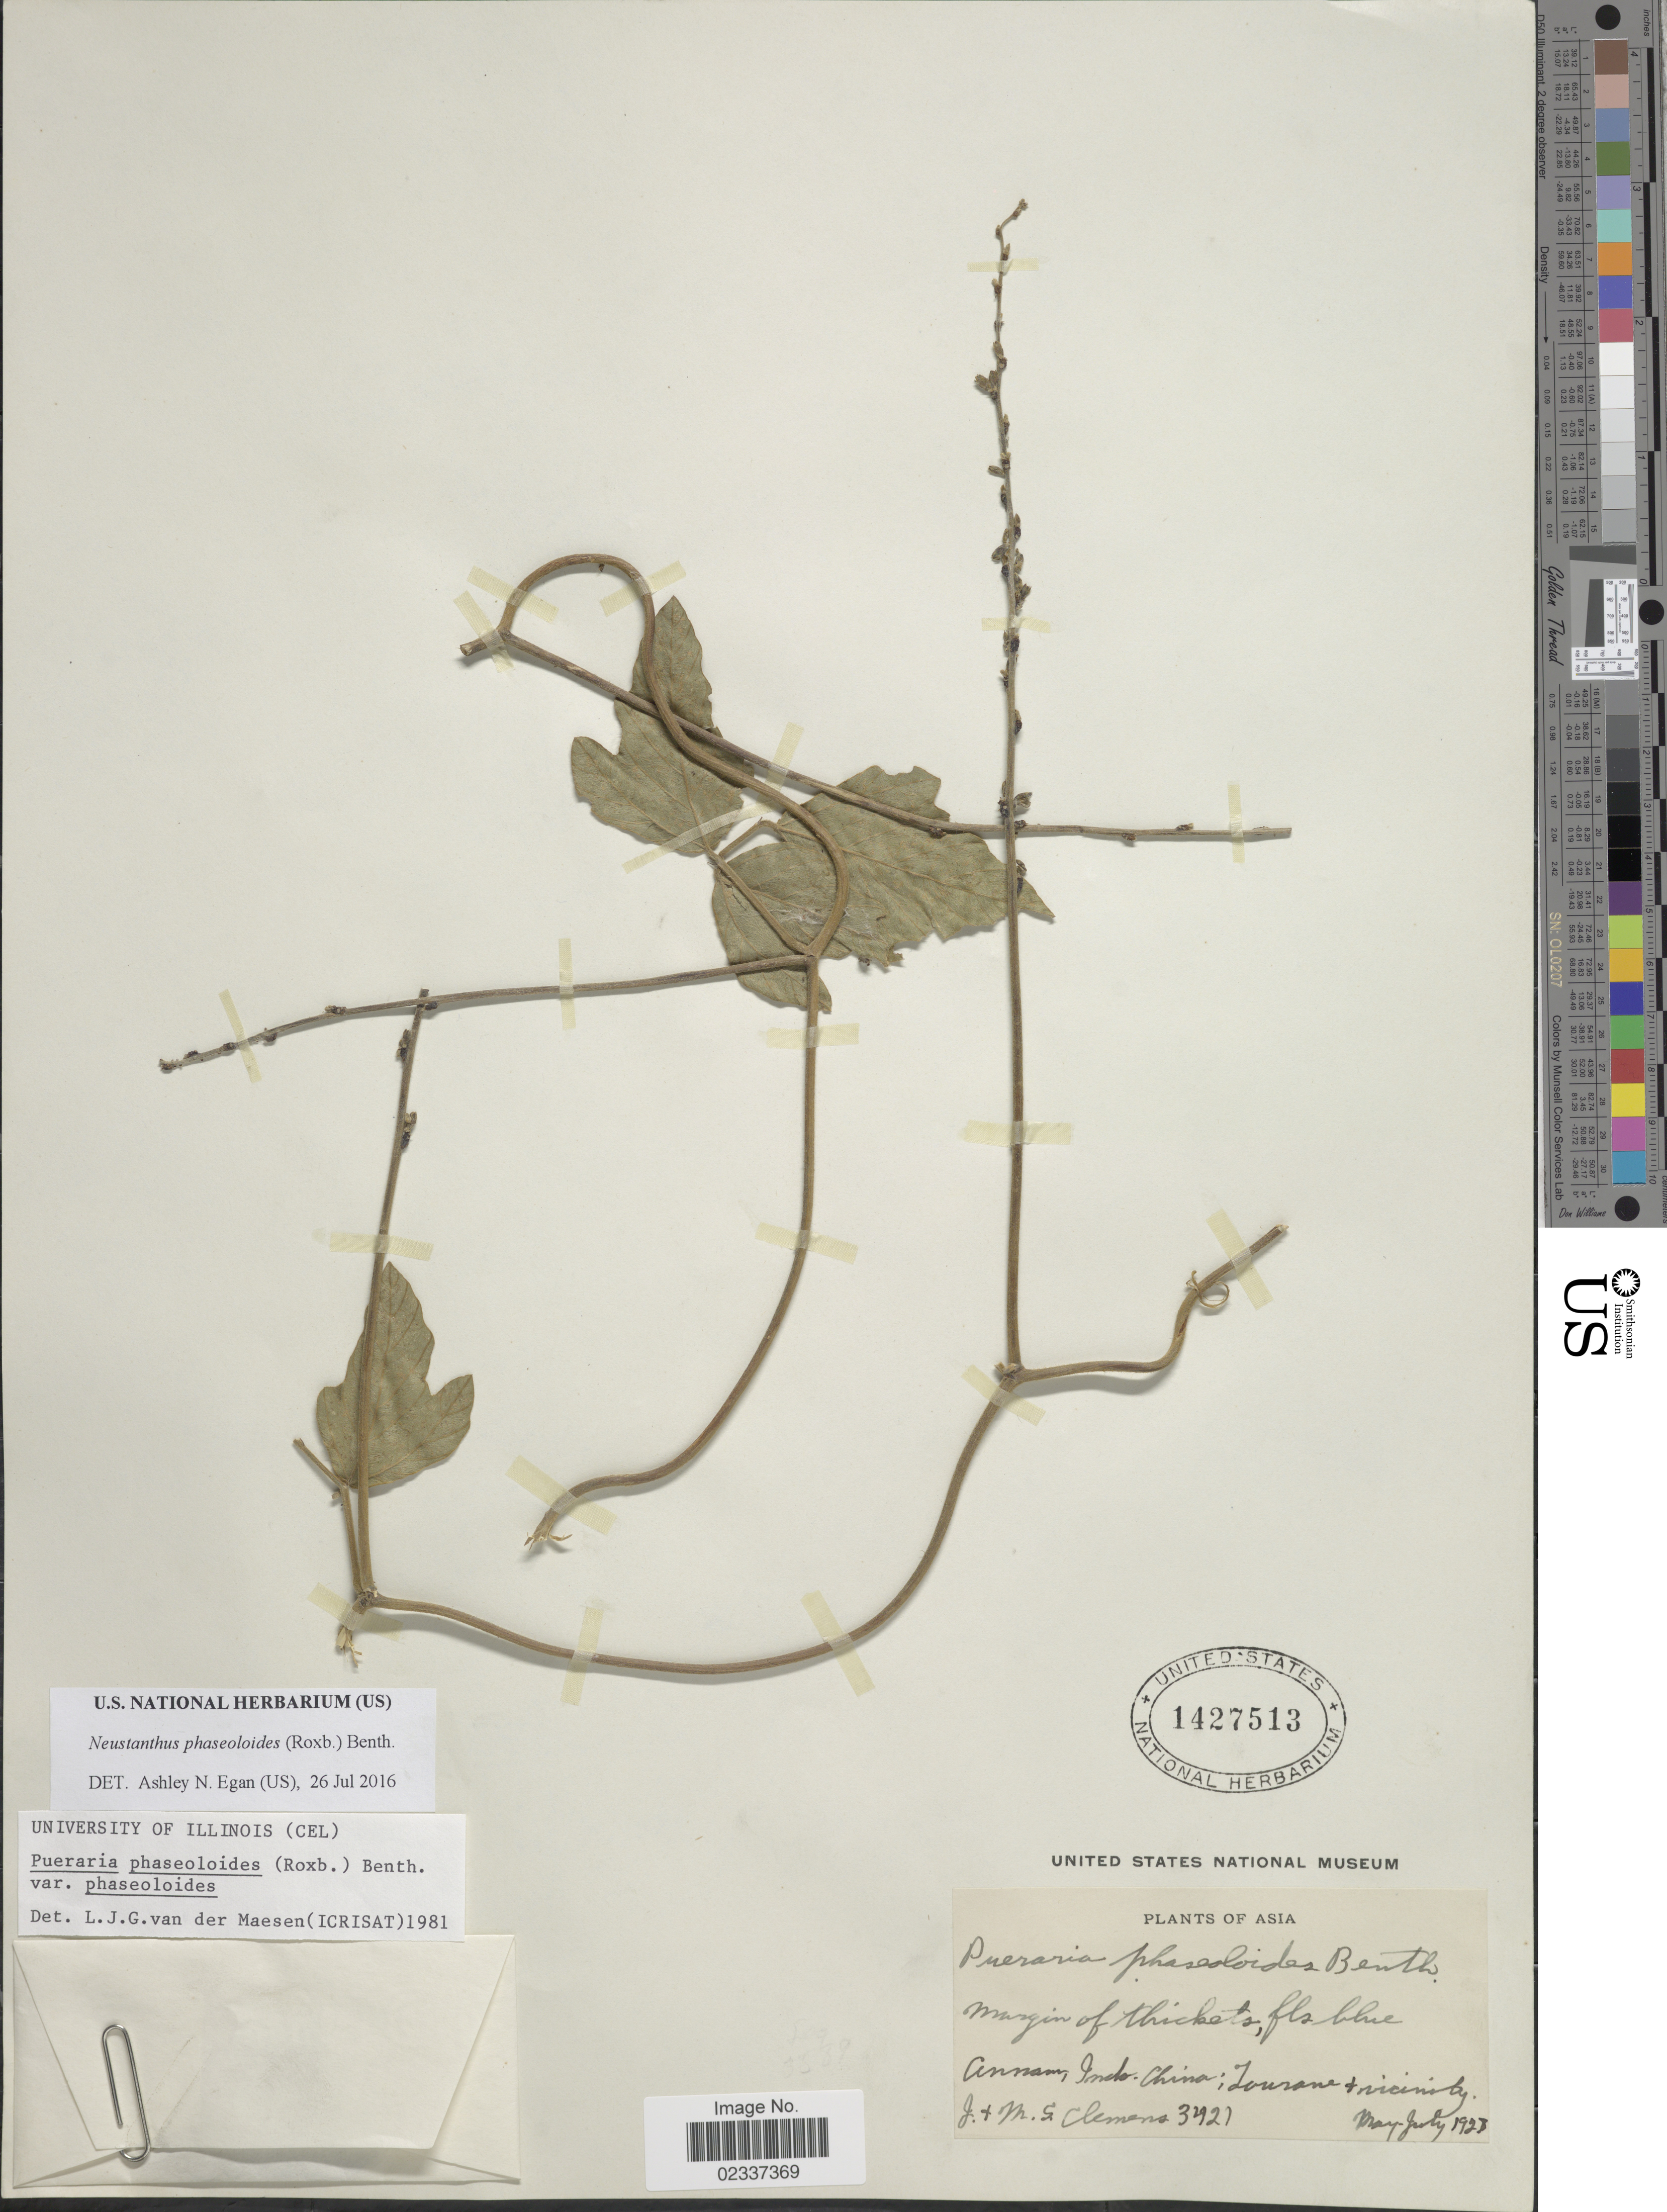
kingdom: Plantae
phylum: Tracheophyta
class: Magnoliopsida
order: Fabales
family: Fabaceae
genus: Neustanthus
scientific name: Neustanthus phaseoloides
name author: (Roxb.) Benth.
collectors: J. Clemens & M. S. Clemens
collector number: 3421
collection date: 1923-05/1923-07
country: Vietnam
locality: Asia, Annam, Indo-China, Tourane & vicinity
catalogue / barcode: US 1427513